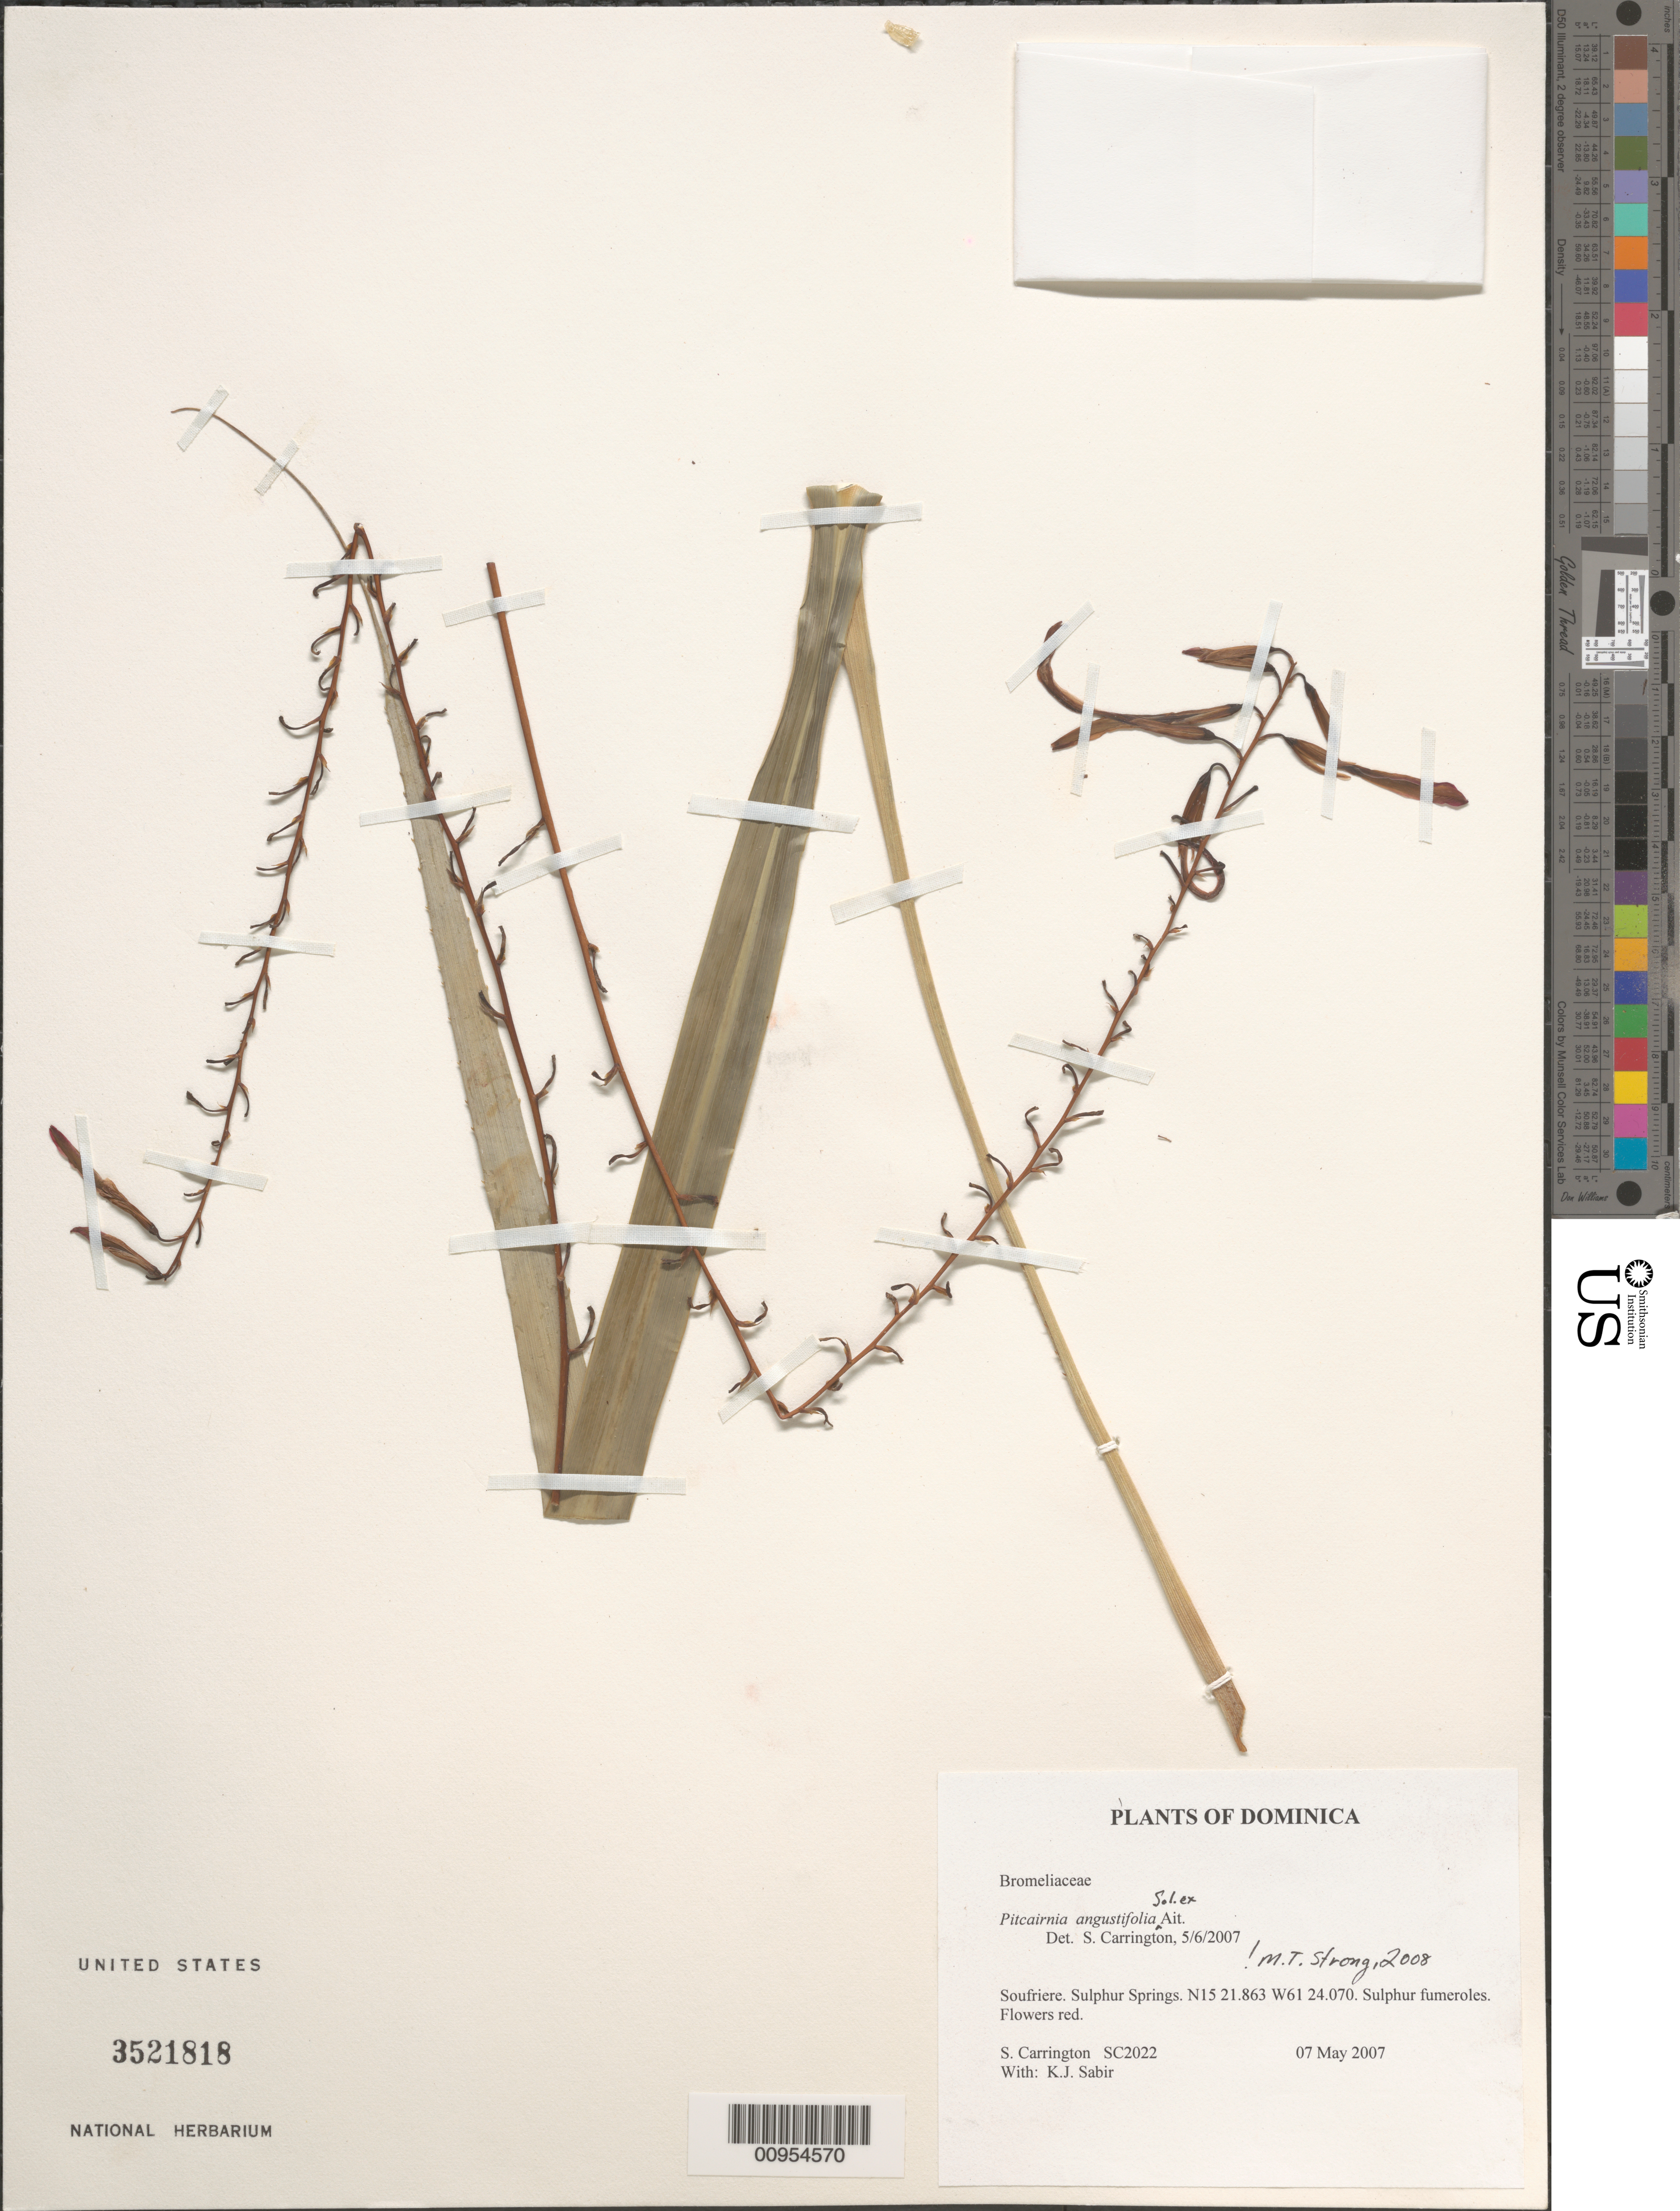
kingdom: Plantae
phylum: Tracheophyta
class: Liliopsida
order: Poales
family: Bromeliaceae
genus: Pitcairnia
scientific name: Pitcairnia angustifolia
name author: Sol. ex Aiton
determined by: Strong, M. T., (US), Smithsonian Institution - National Museum of Natural History (UNITED STATES)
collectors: C. M. S. Carrington & K. Sabir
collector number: SC 2022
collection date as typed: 07 May 2007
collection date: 2007-05-07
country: Dominica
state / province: St. Mark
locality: Sulphur Springs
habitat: Sulphur fumeroles.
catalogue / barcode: US 3521818